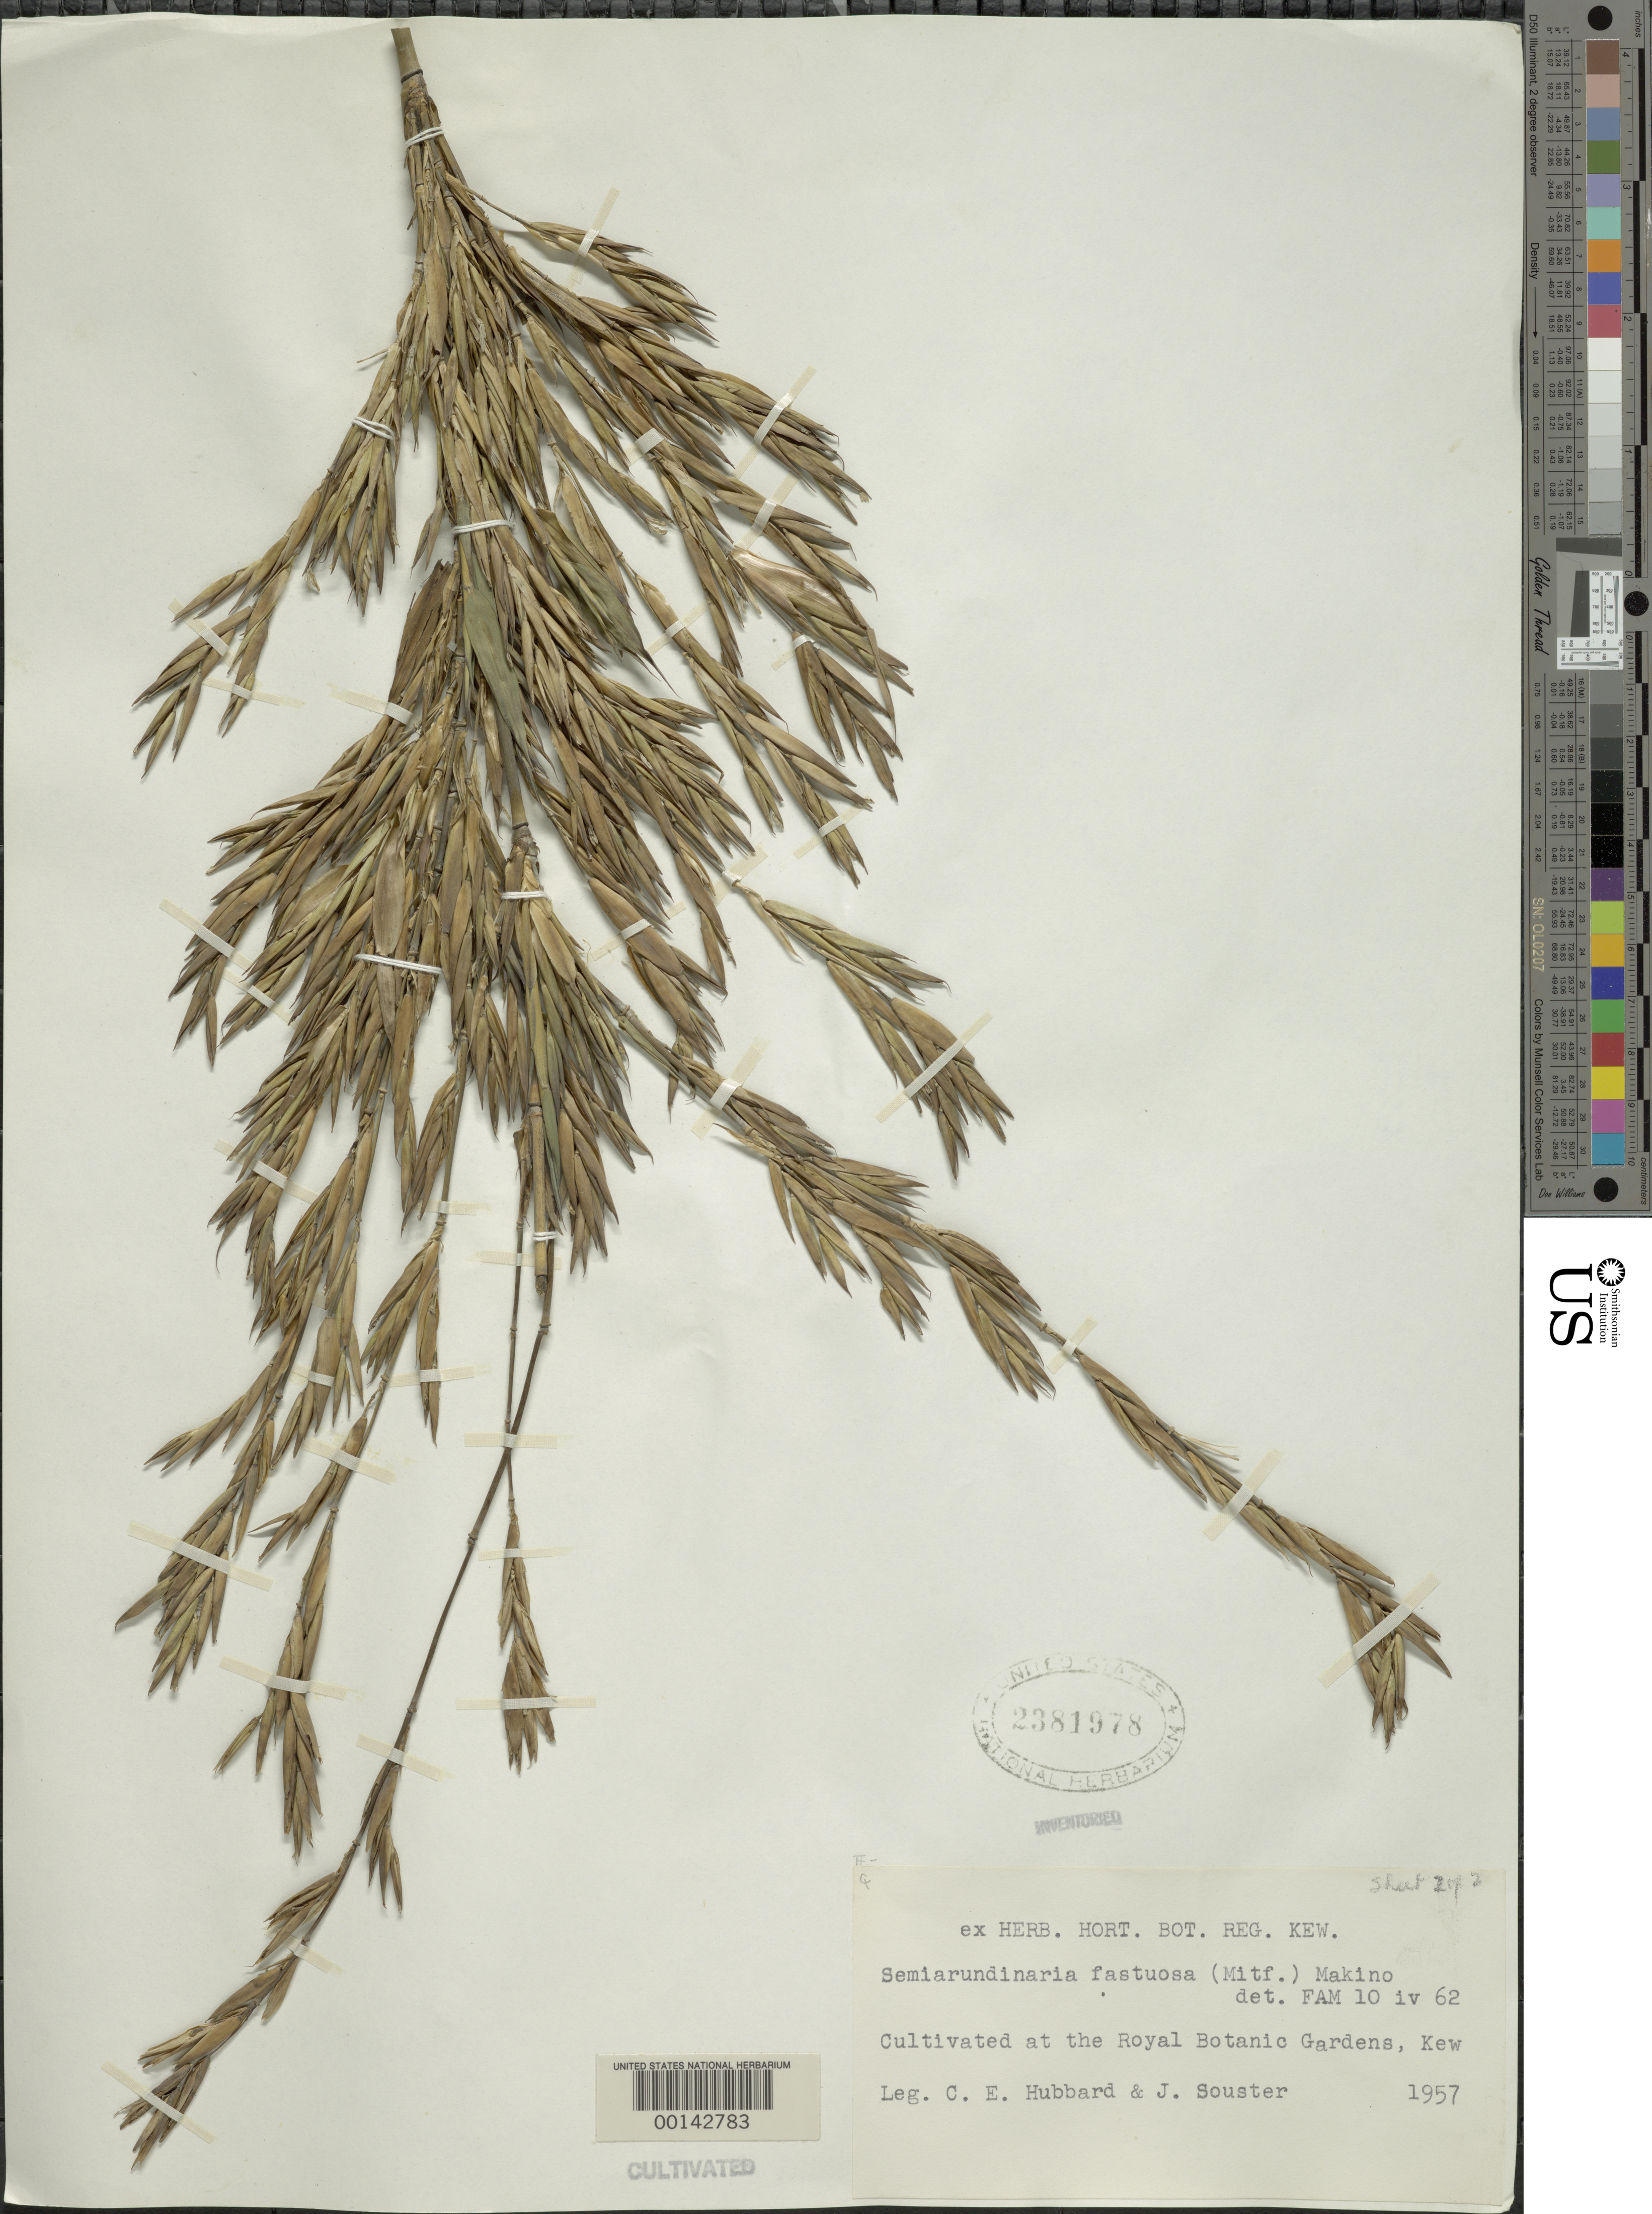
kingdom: Plantae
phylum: Tracheophyta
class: Liliopsida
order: Poales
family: Poaceae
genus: Semiarundinaria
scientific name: Semiarundinaria fastuosa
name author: Makino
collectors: C. E. Hubbard & J. Souster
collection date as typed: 1957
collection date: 1957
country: United Kingdom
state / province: England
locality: Kew, royal botanic gardens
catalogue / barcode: US 2381978